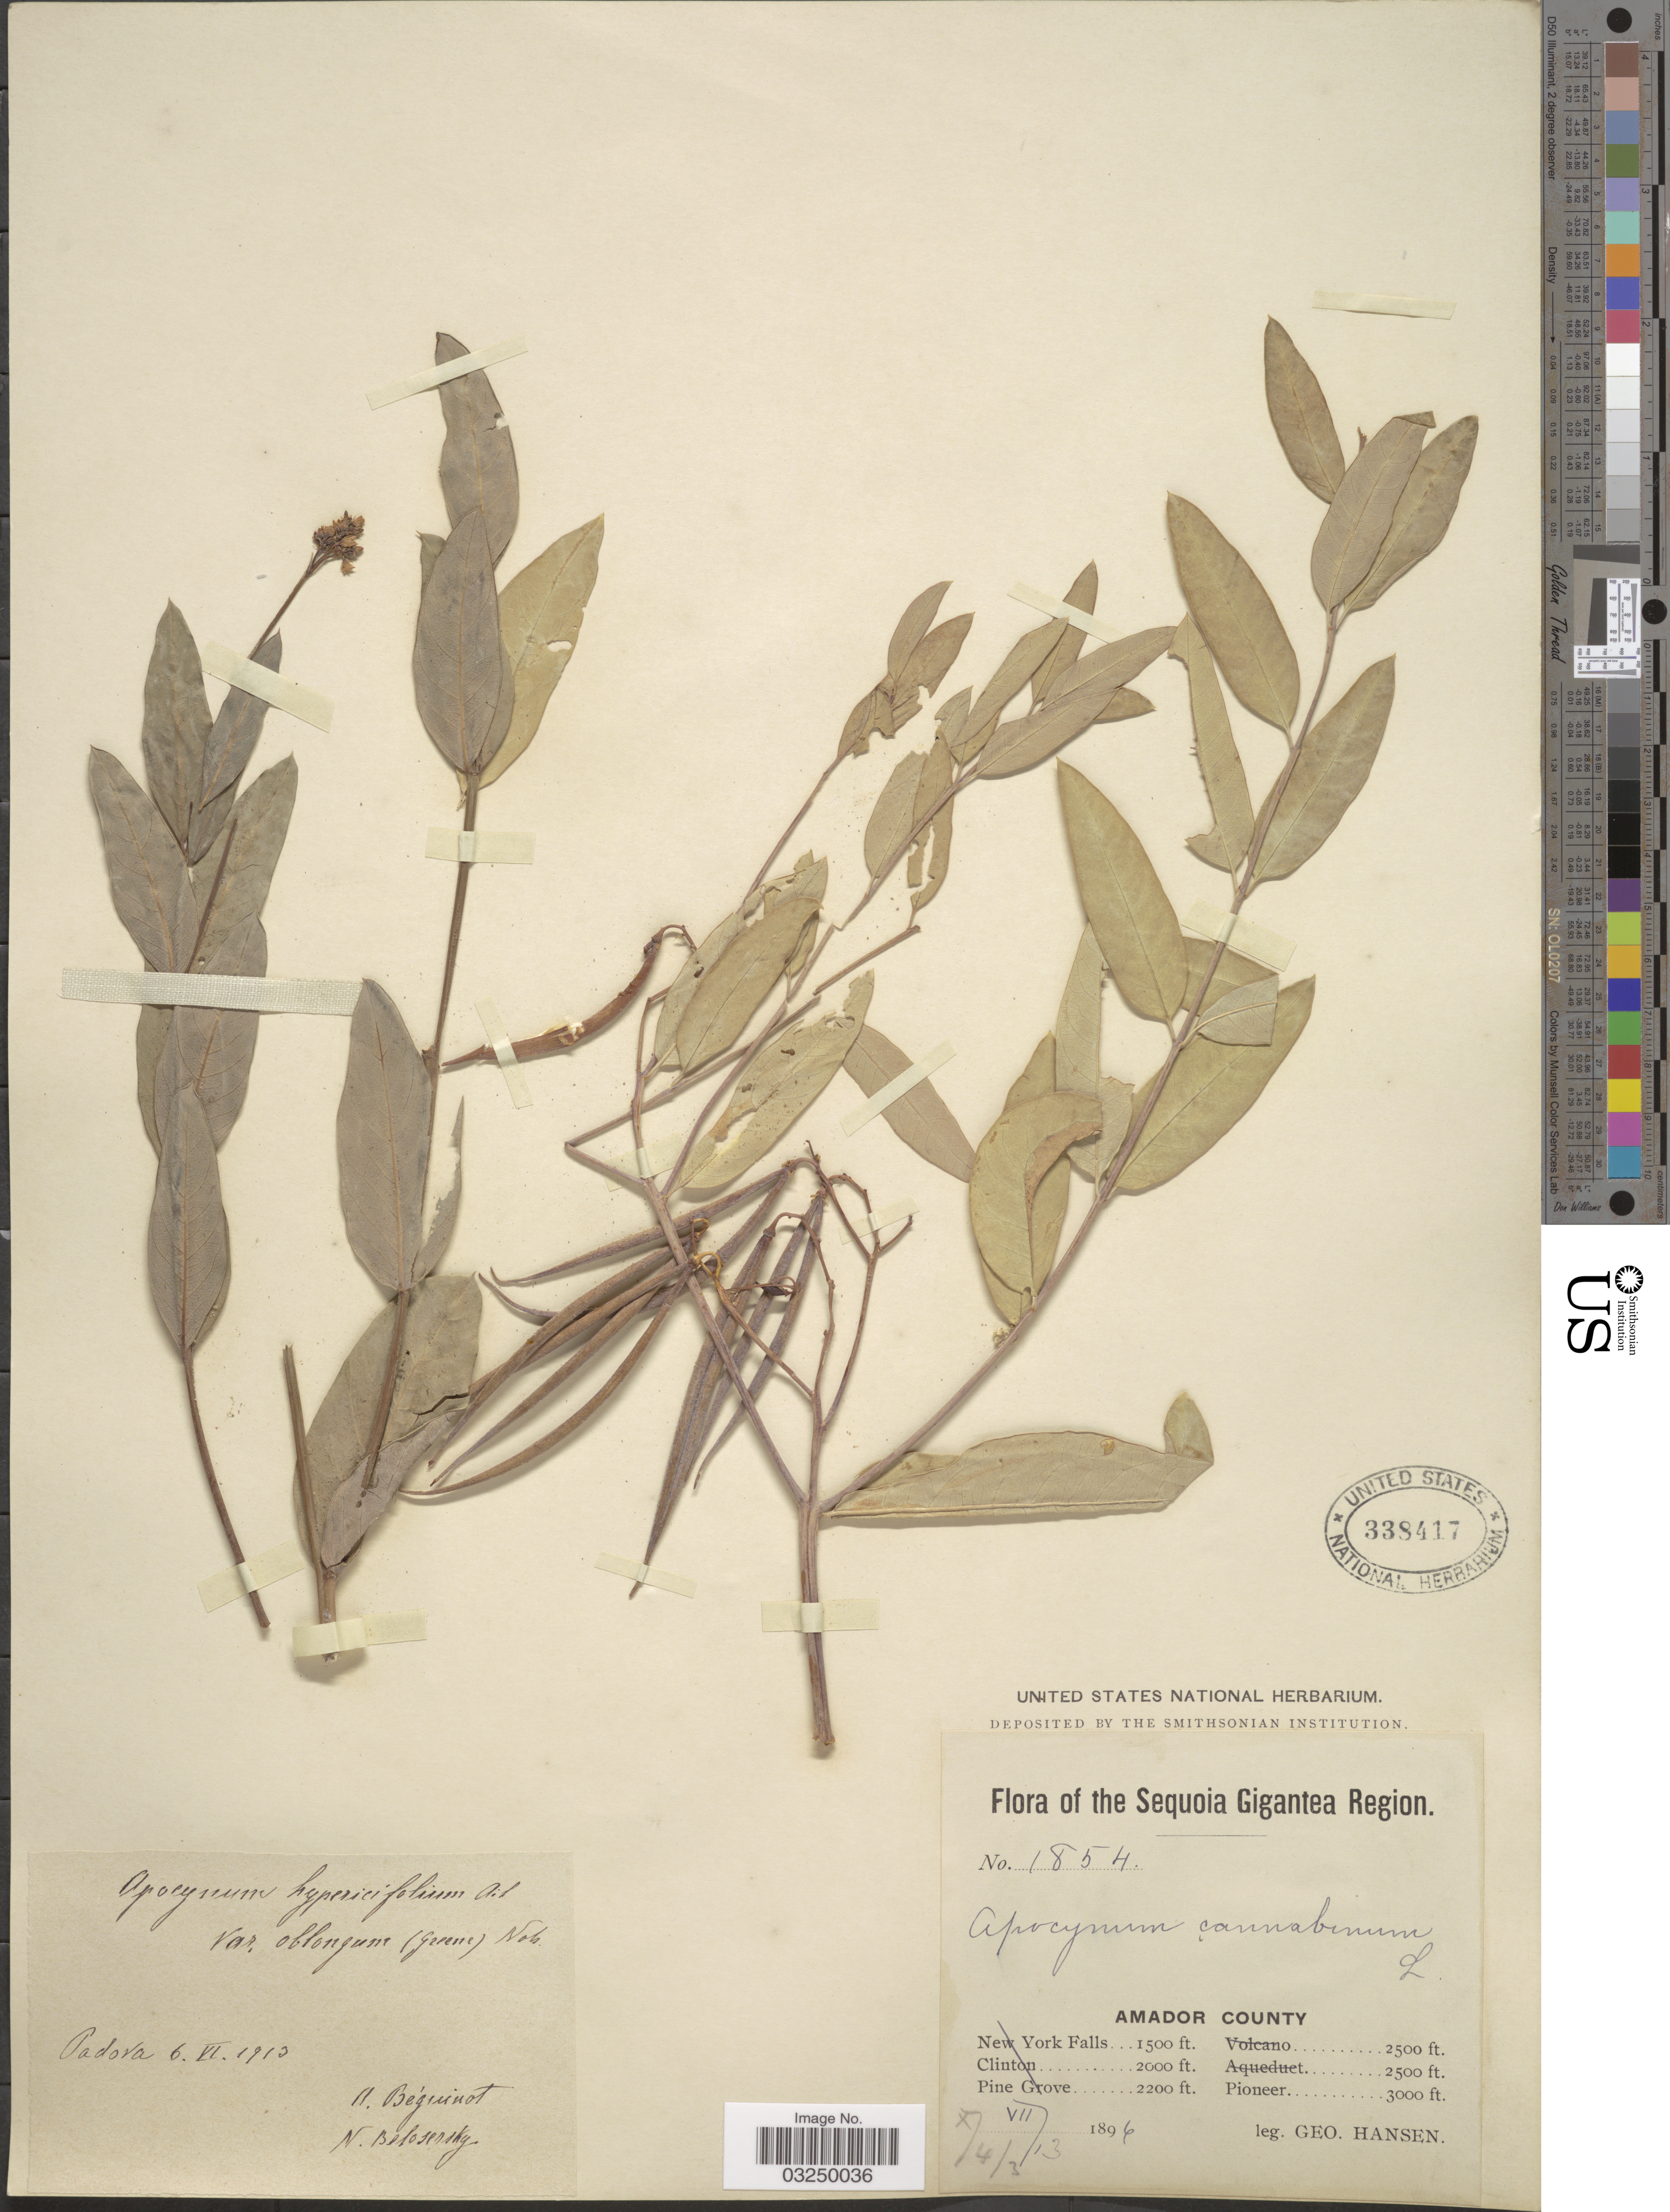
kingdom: Plantae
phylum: Tracheophyta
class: Magnoliopsida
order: Gentianales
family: Apocynaceae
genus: Apocynum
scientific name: Apocynum oblongum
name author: Greene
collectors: G. Hansen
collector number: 1854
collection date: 1896-07-13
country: United States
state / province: California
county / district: Amador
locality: Sequoia Gigantea Region. Amador County. Pioneer.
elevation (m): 914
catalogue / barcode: US 338417